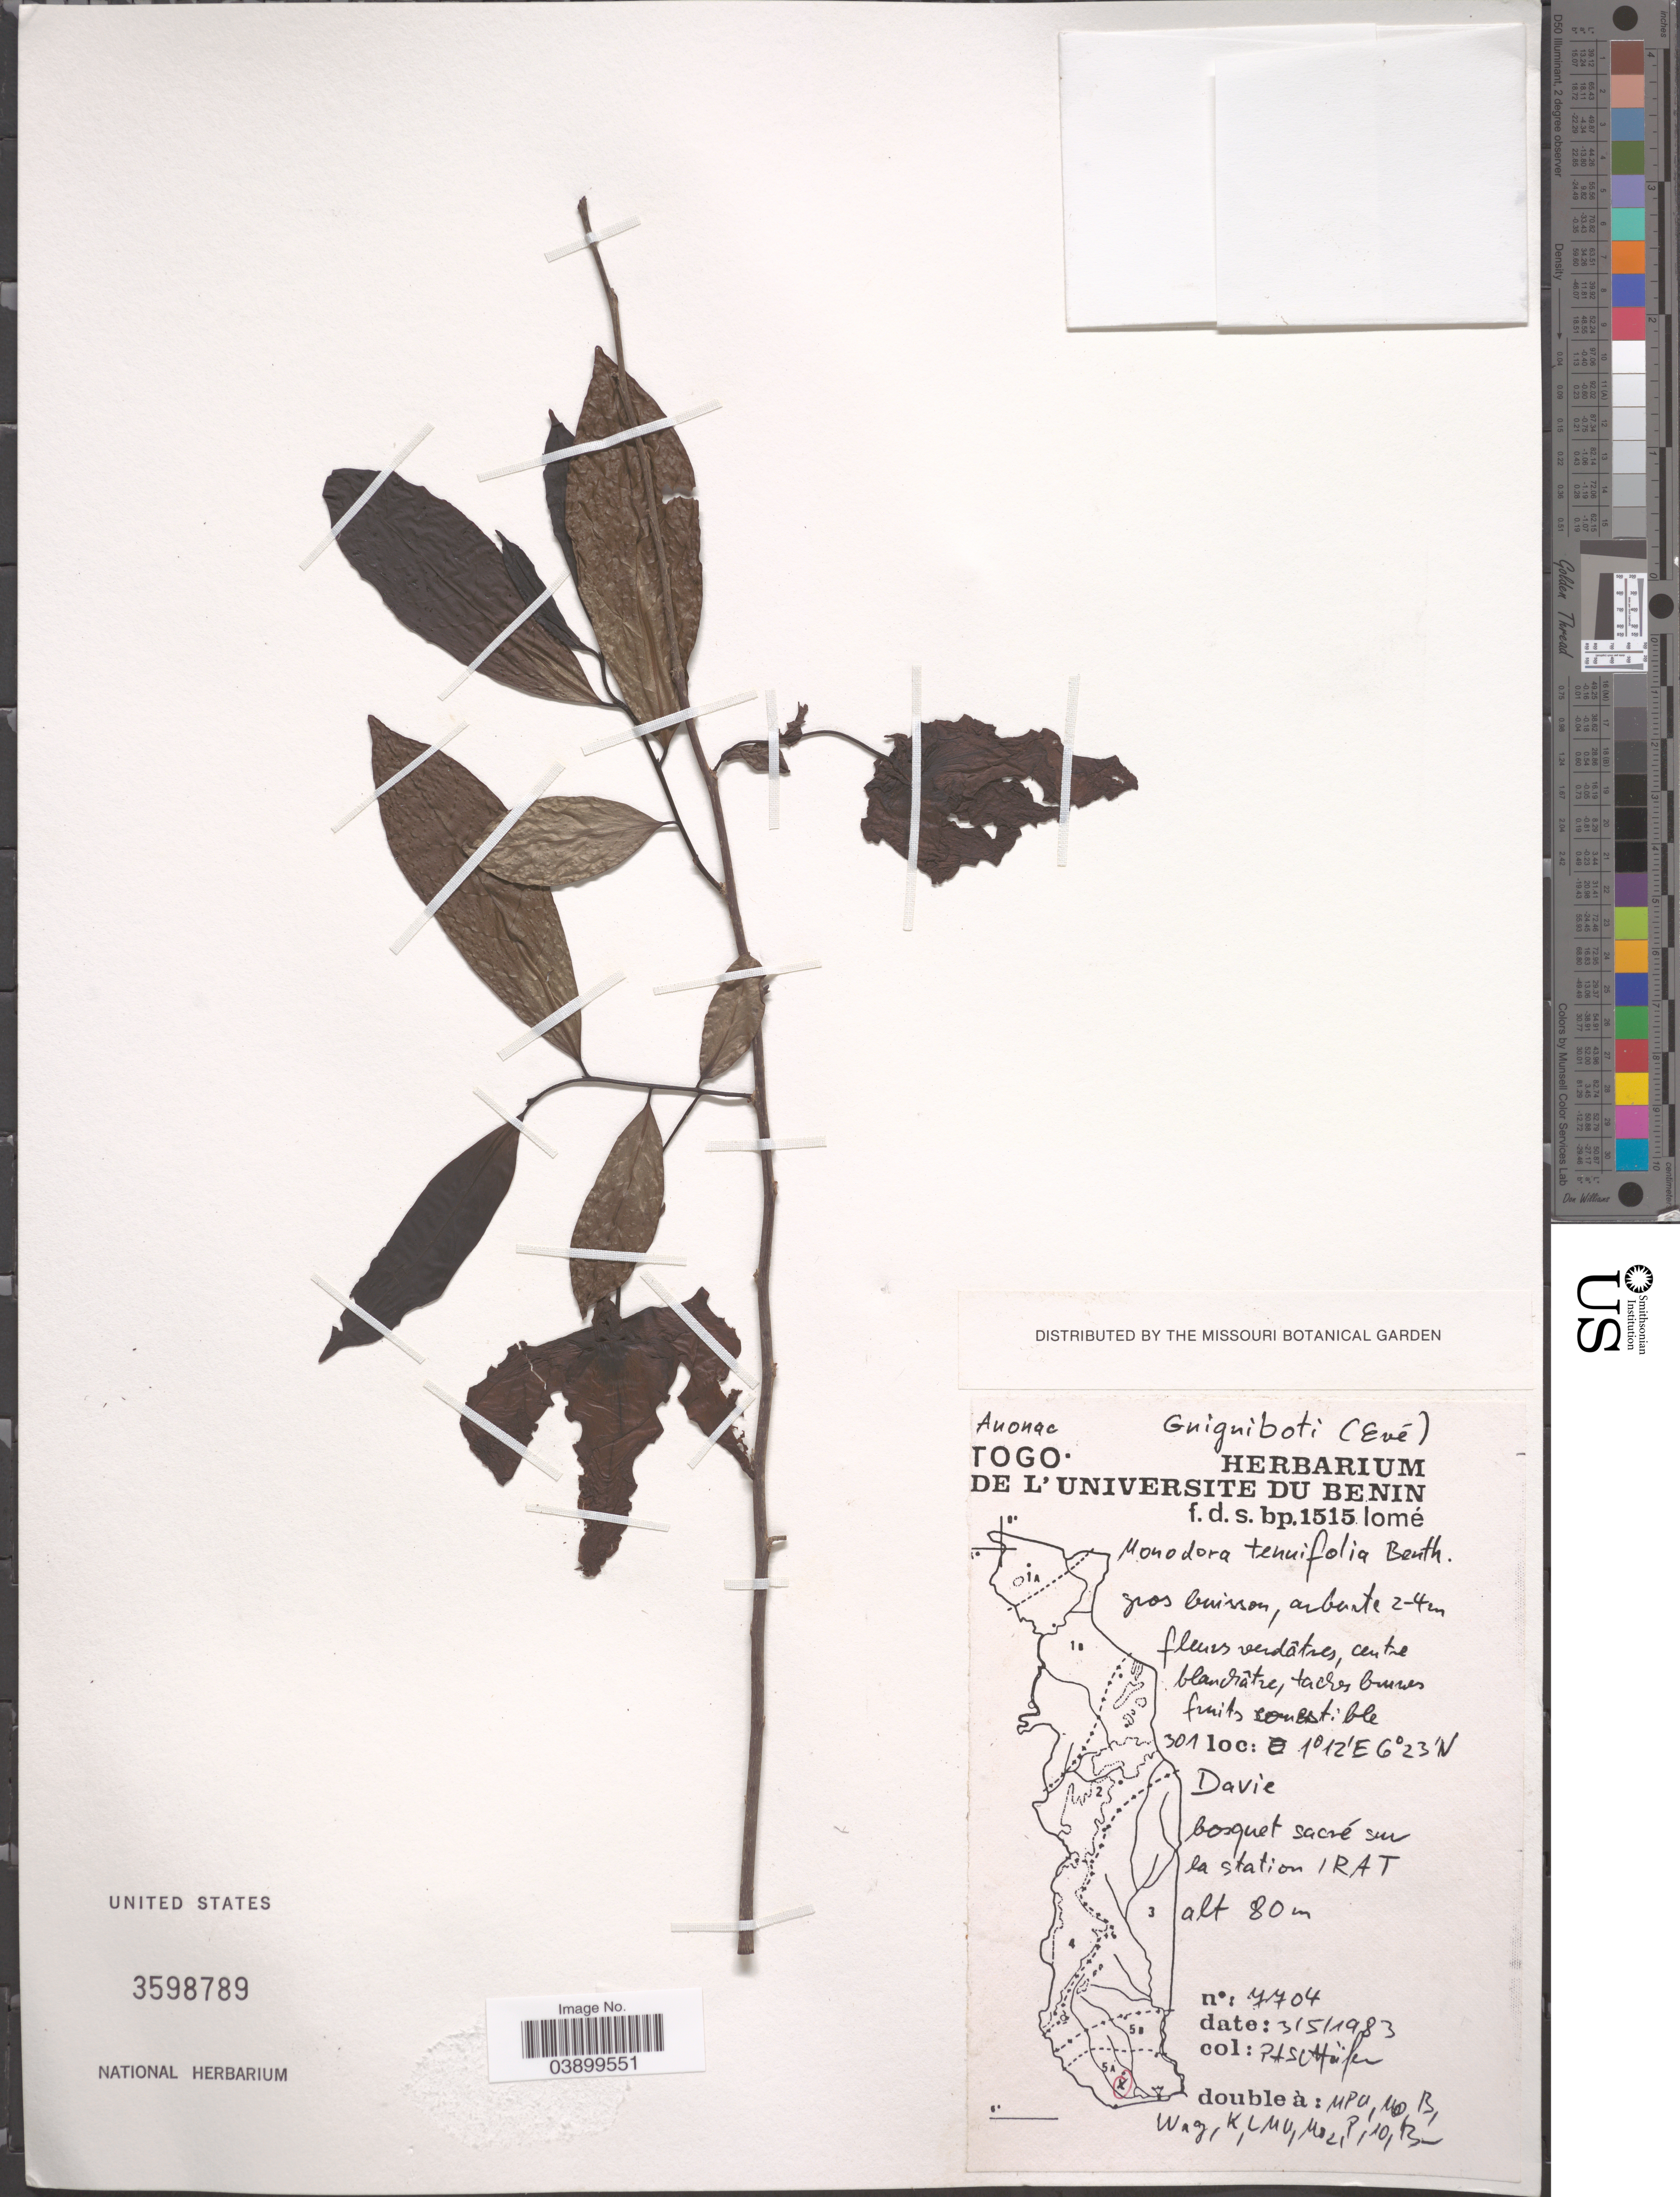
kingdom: Plantae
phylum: Tracheophyta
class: Magnoliopsida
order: Magnoliales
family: Annonaceae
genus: Monodora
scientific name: Monodora tenuifolia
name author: Benth.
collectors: P. Schafer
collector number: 7704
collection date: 1983-05-03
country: Togo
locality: Davie. Bosquet sacré sur la station IRAT.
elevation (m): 80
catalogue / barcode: US 3598789